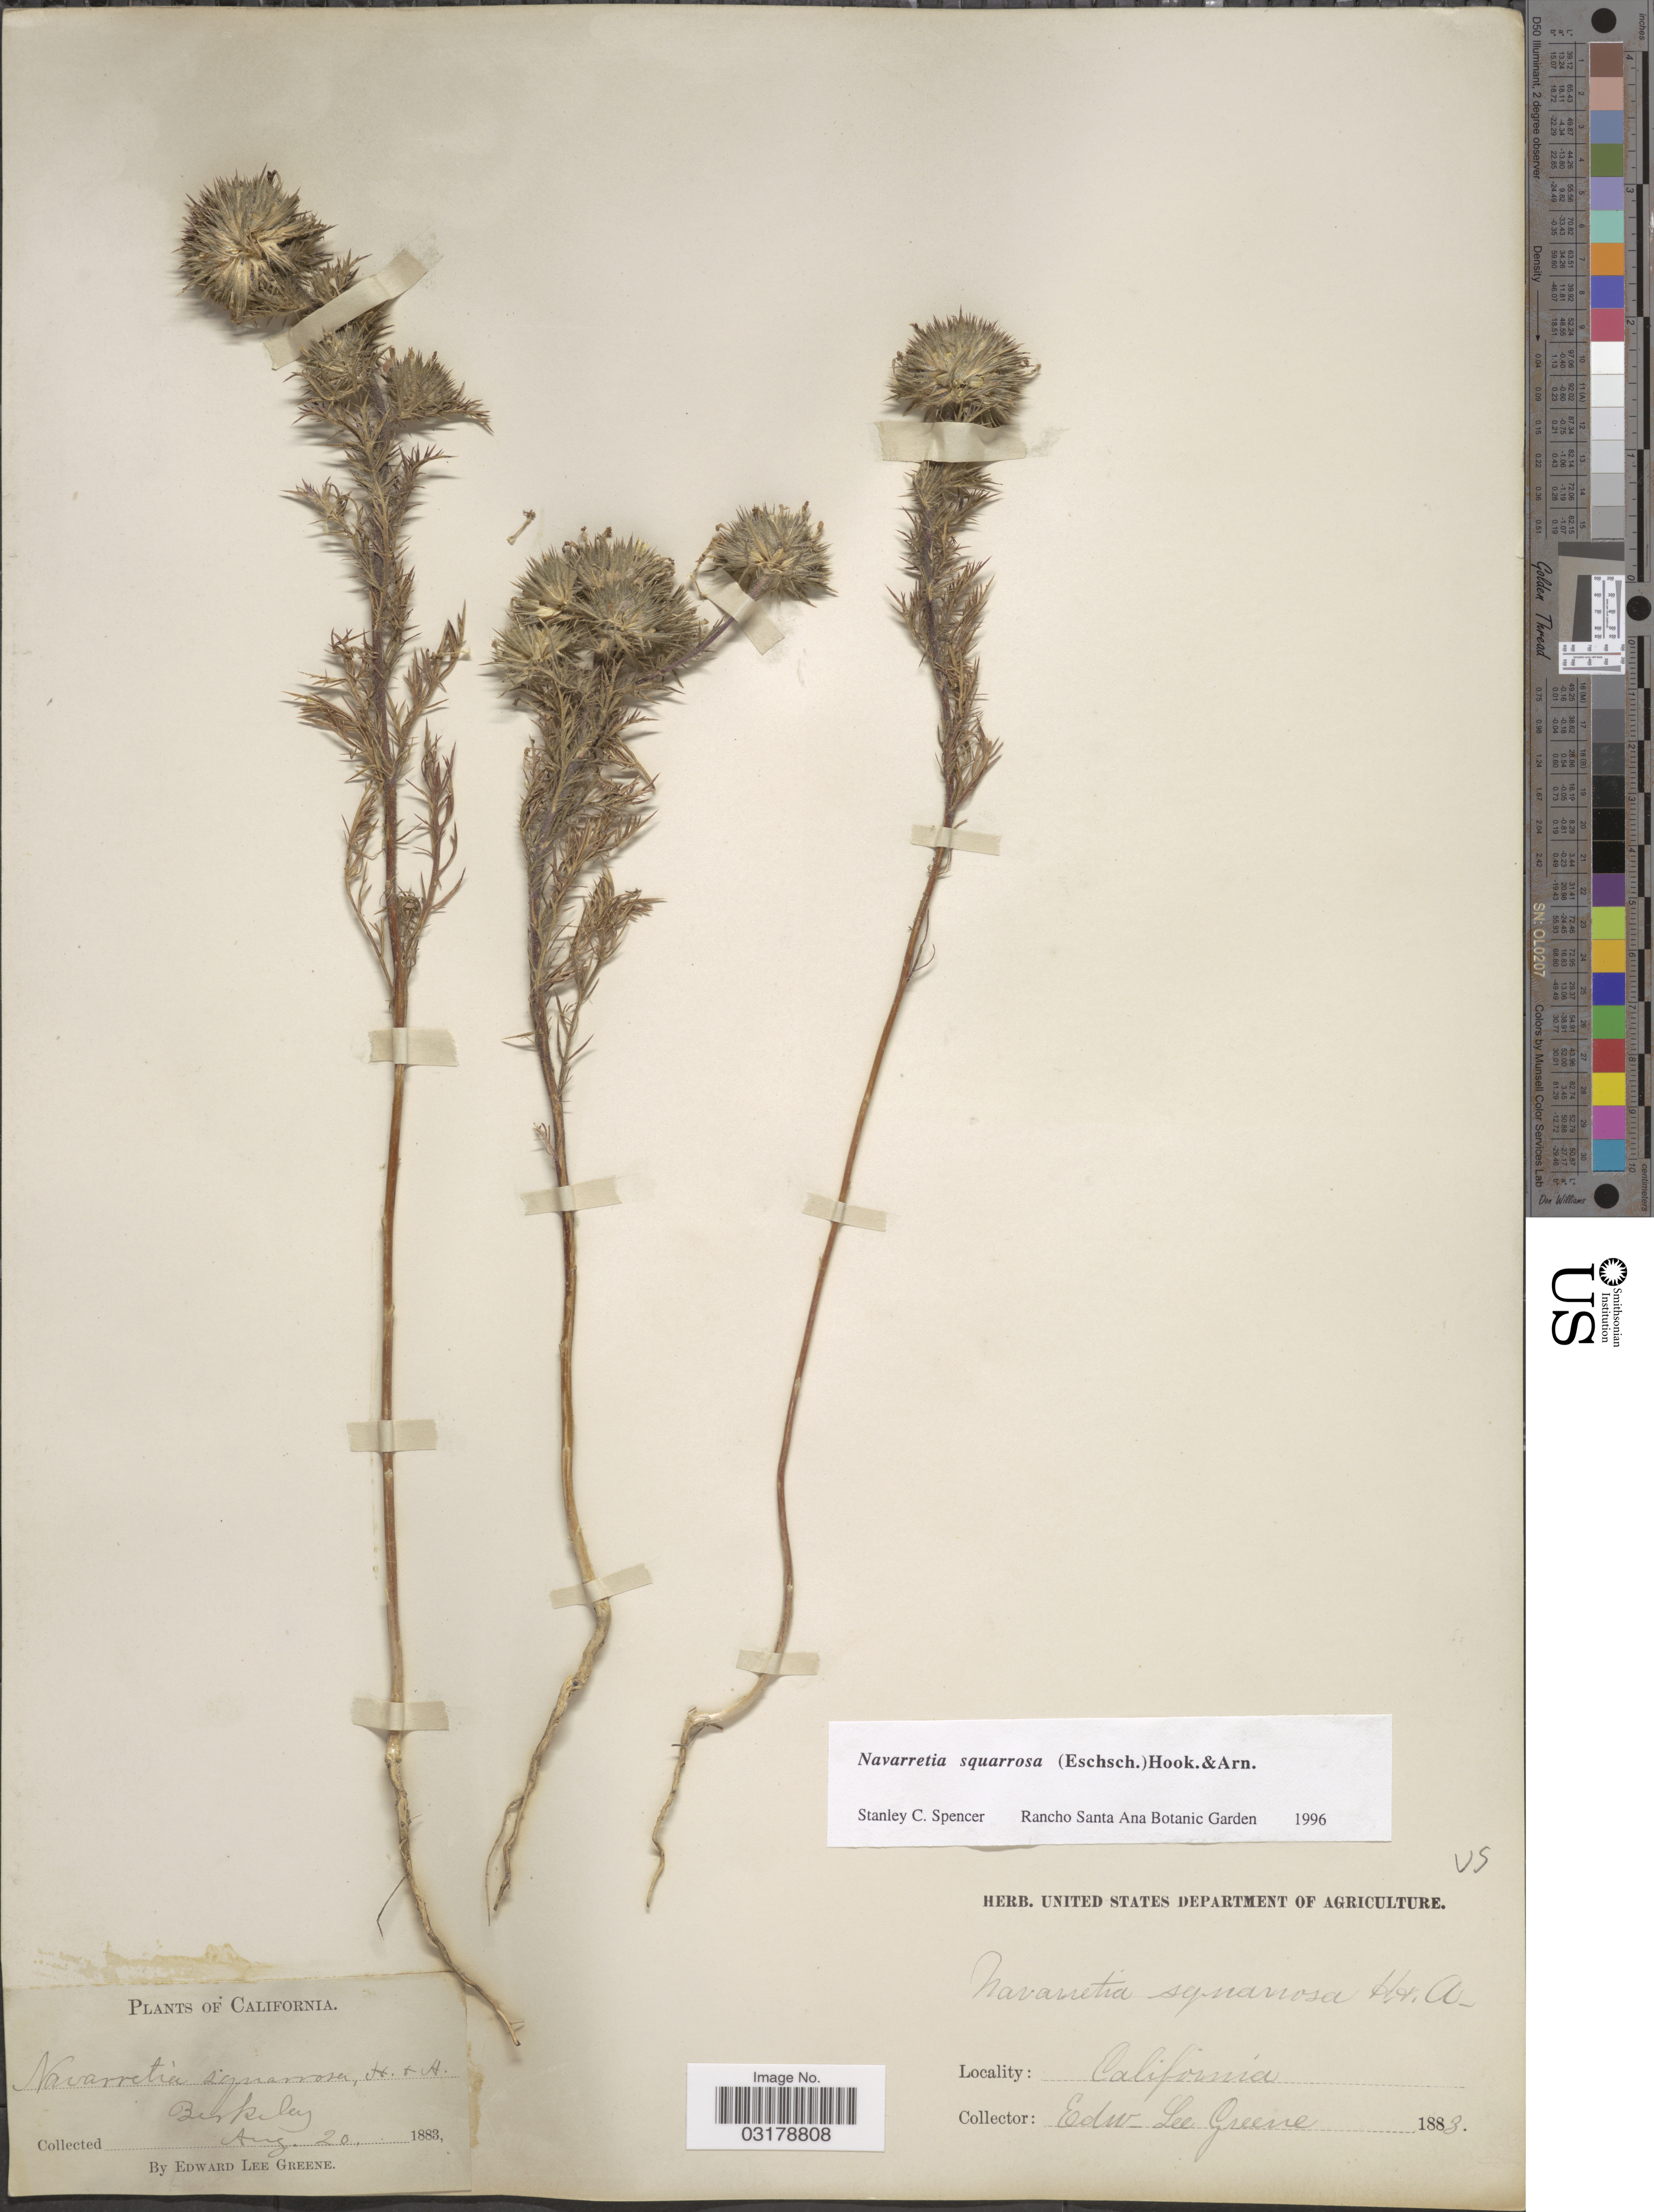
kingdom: Plantae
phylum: Tracheophyta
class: Magnoliopsida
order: Ericales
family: Polemoniaceae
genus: Navarretia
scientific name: Navarretia squarrosa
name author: (Eschsch.) Hook. & Arn.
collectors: E. L. Greene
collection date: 1883-08-20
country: United States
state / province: California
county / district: Alameda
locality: Berkeley.